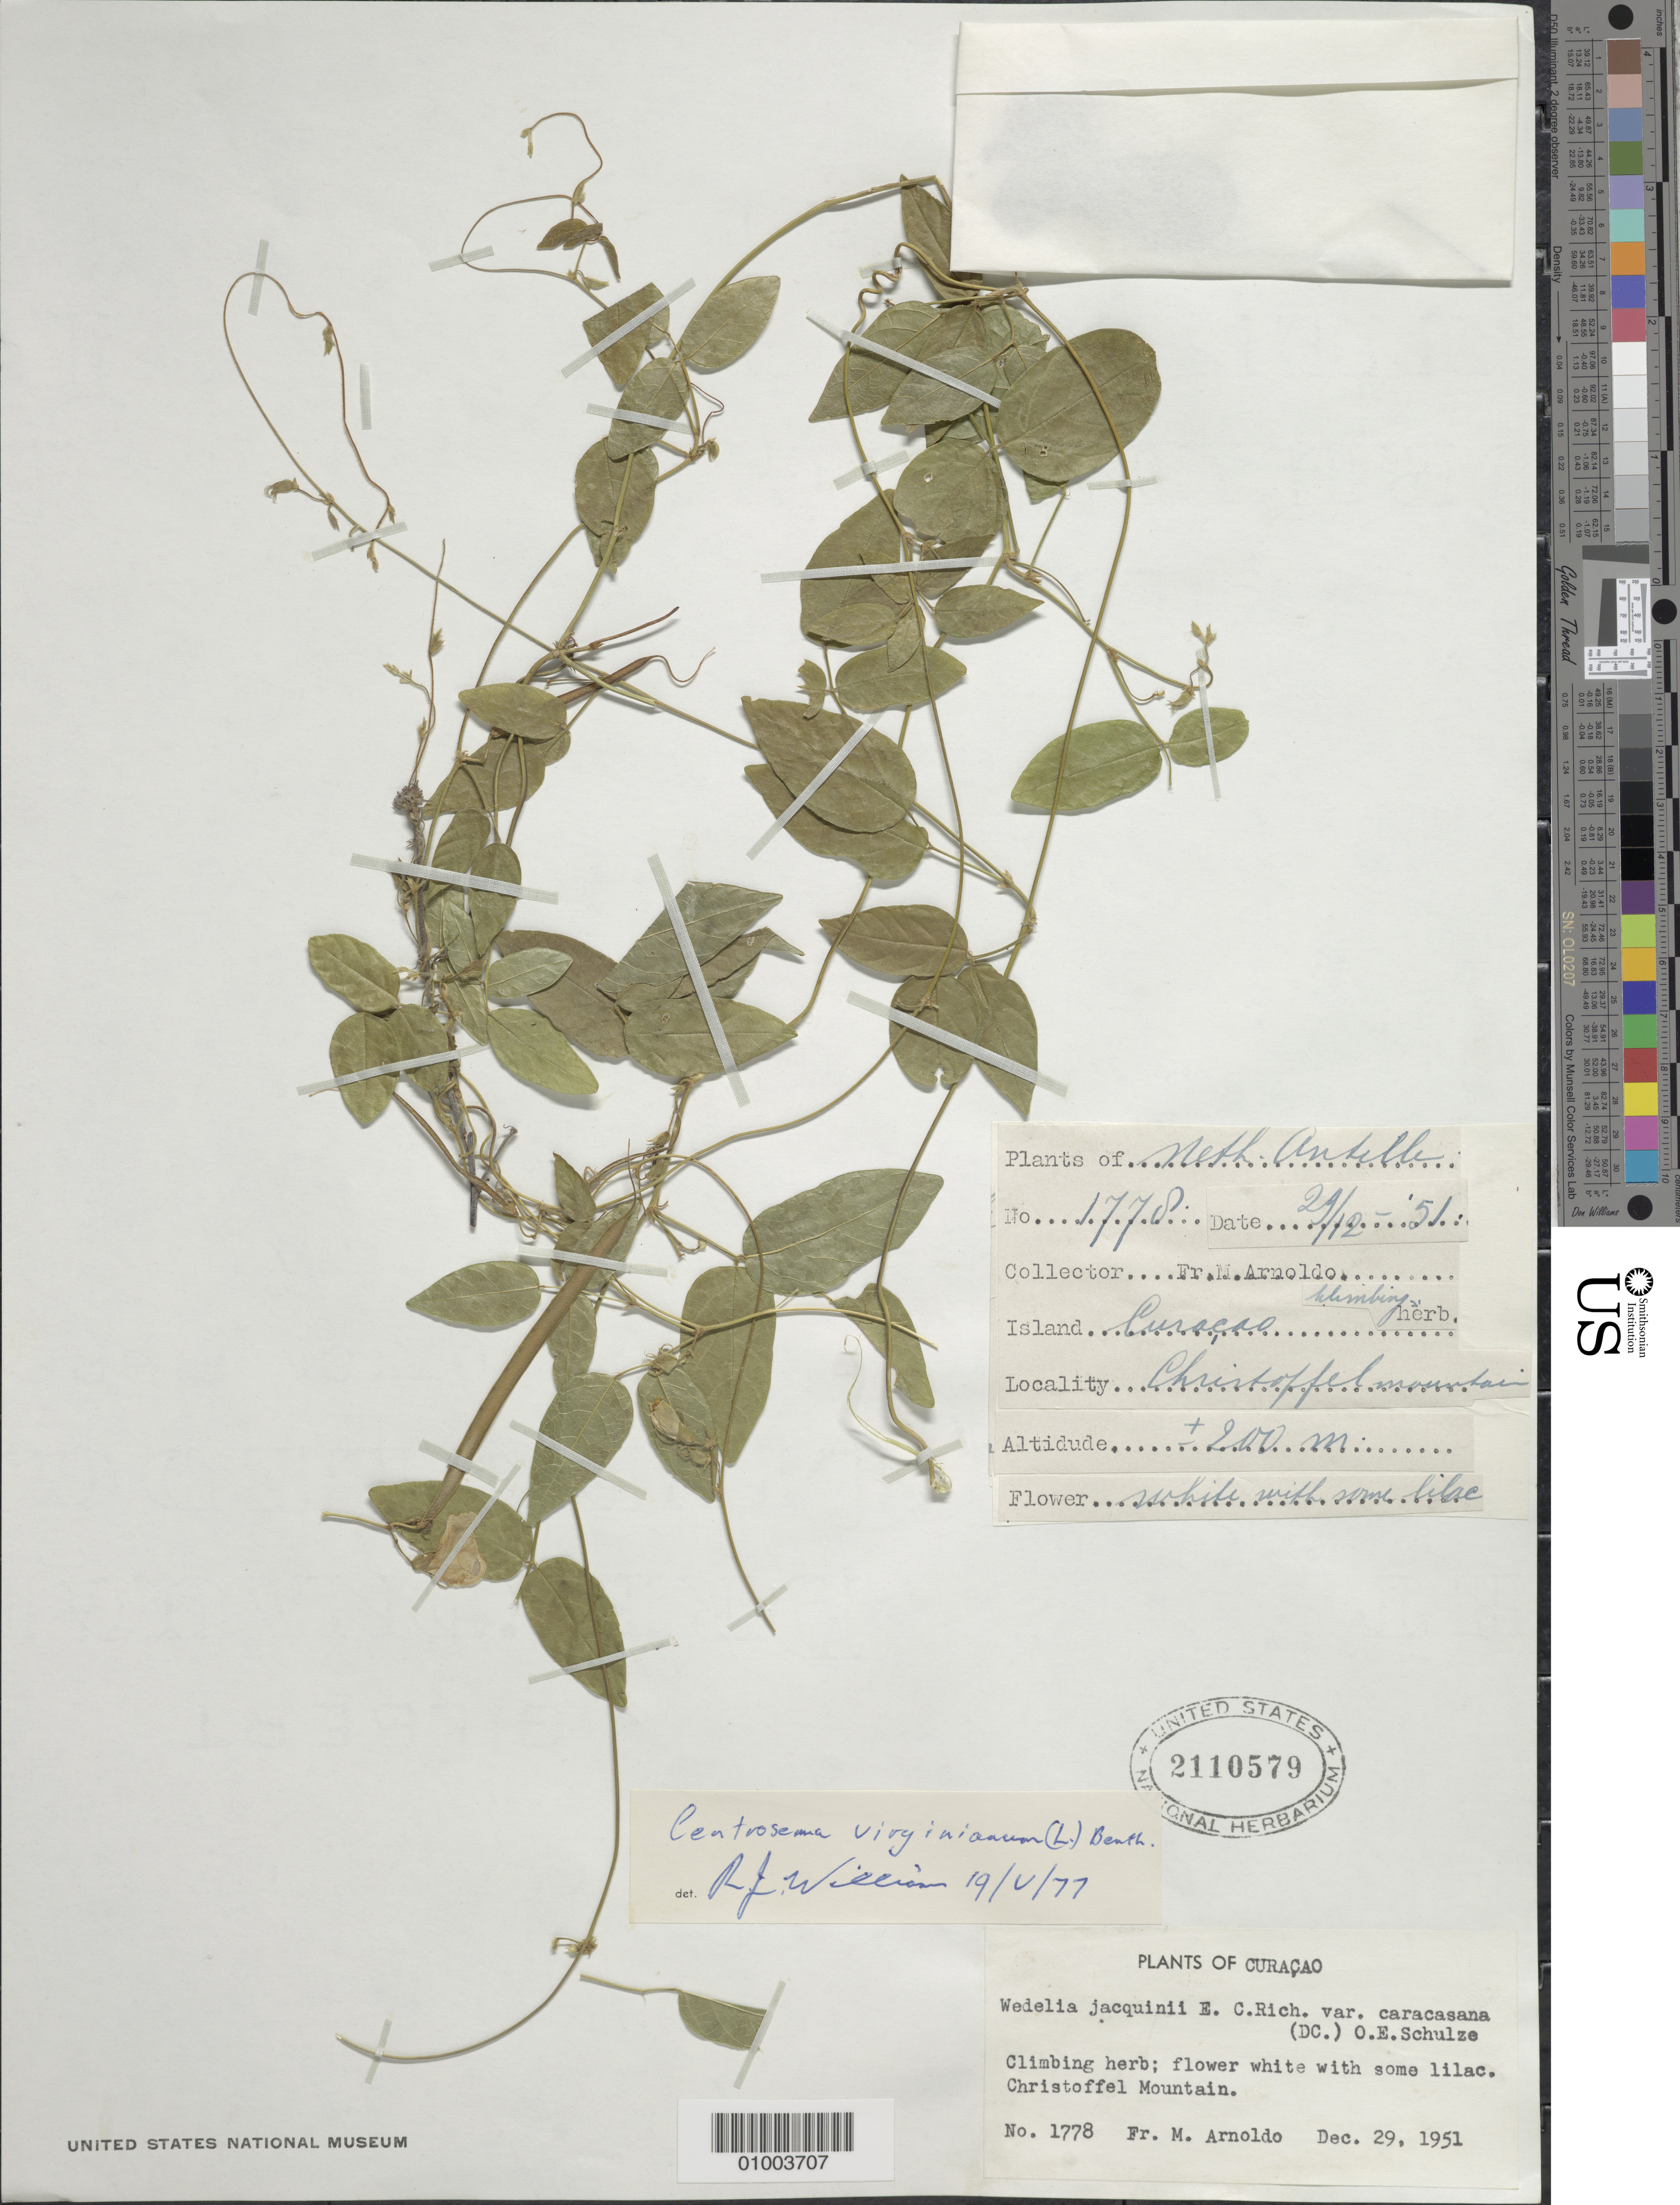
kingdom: Plantae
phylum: Tracheophyta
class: Magnoliopsida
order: Fabales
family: Fabaceae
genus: Centrosema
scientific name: Centrosema virginianum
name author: (L.) Benth.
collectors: N. Arnoldo-Broeders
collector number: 1778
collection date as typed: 29 Dec 1951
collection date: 1951-12-29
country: Curaçao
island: Curaçao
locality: Climbing herb; flower white with some lilac. Christoffel mountain.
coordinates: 0 N, 0 E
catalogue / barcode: US 2110579